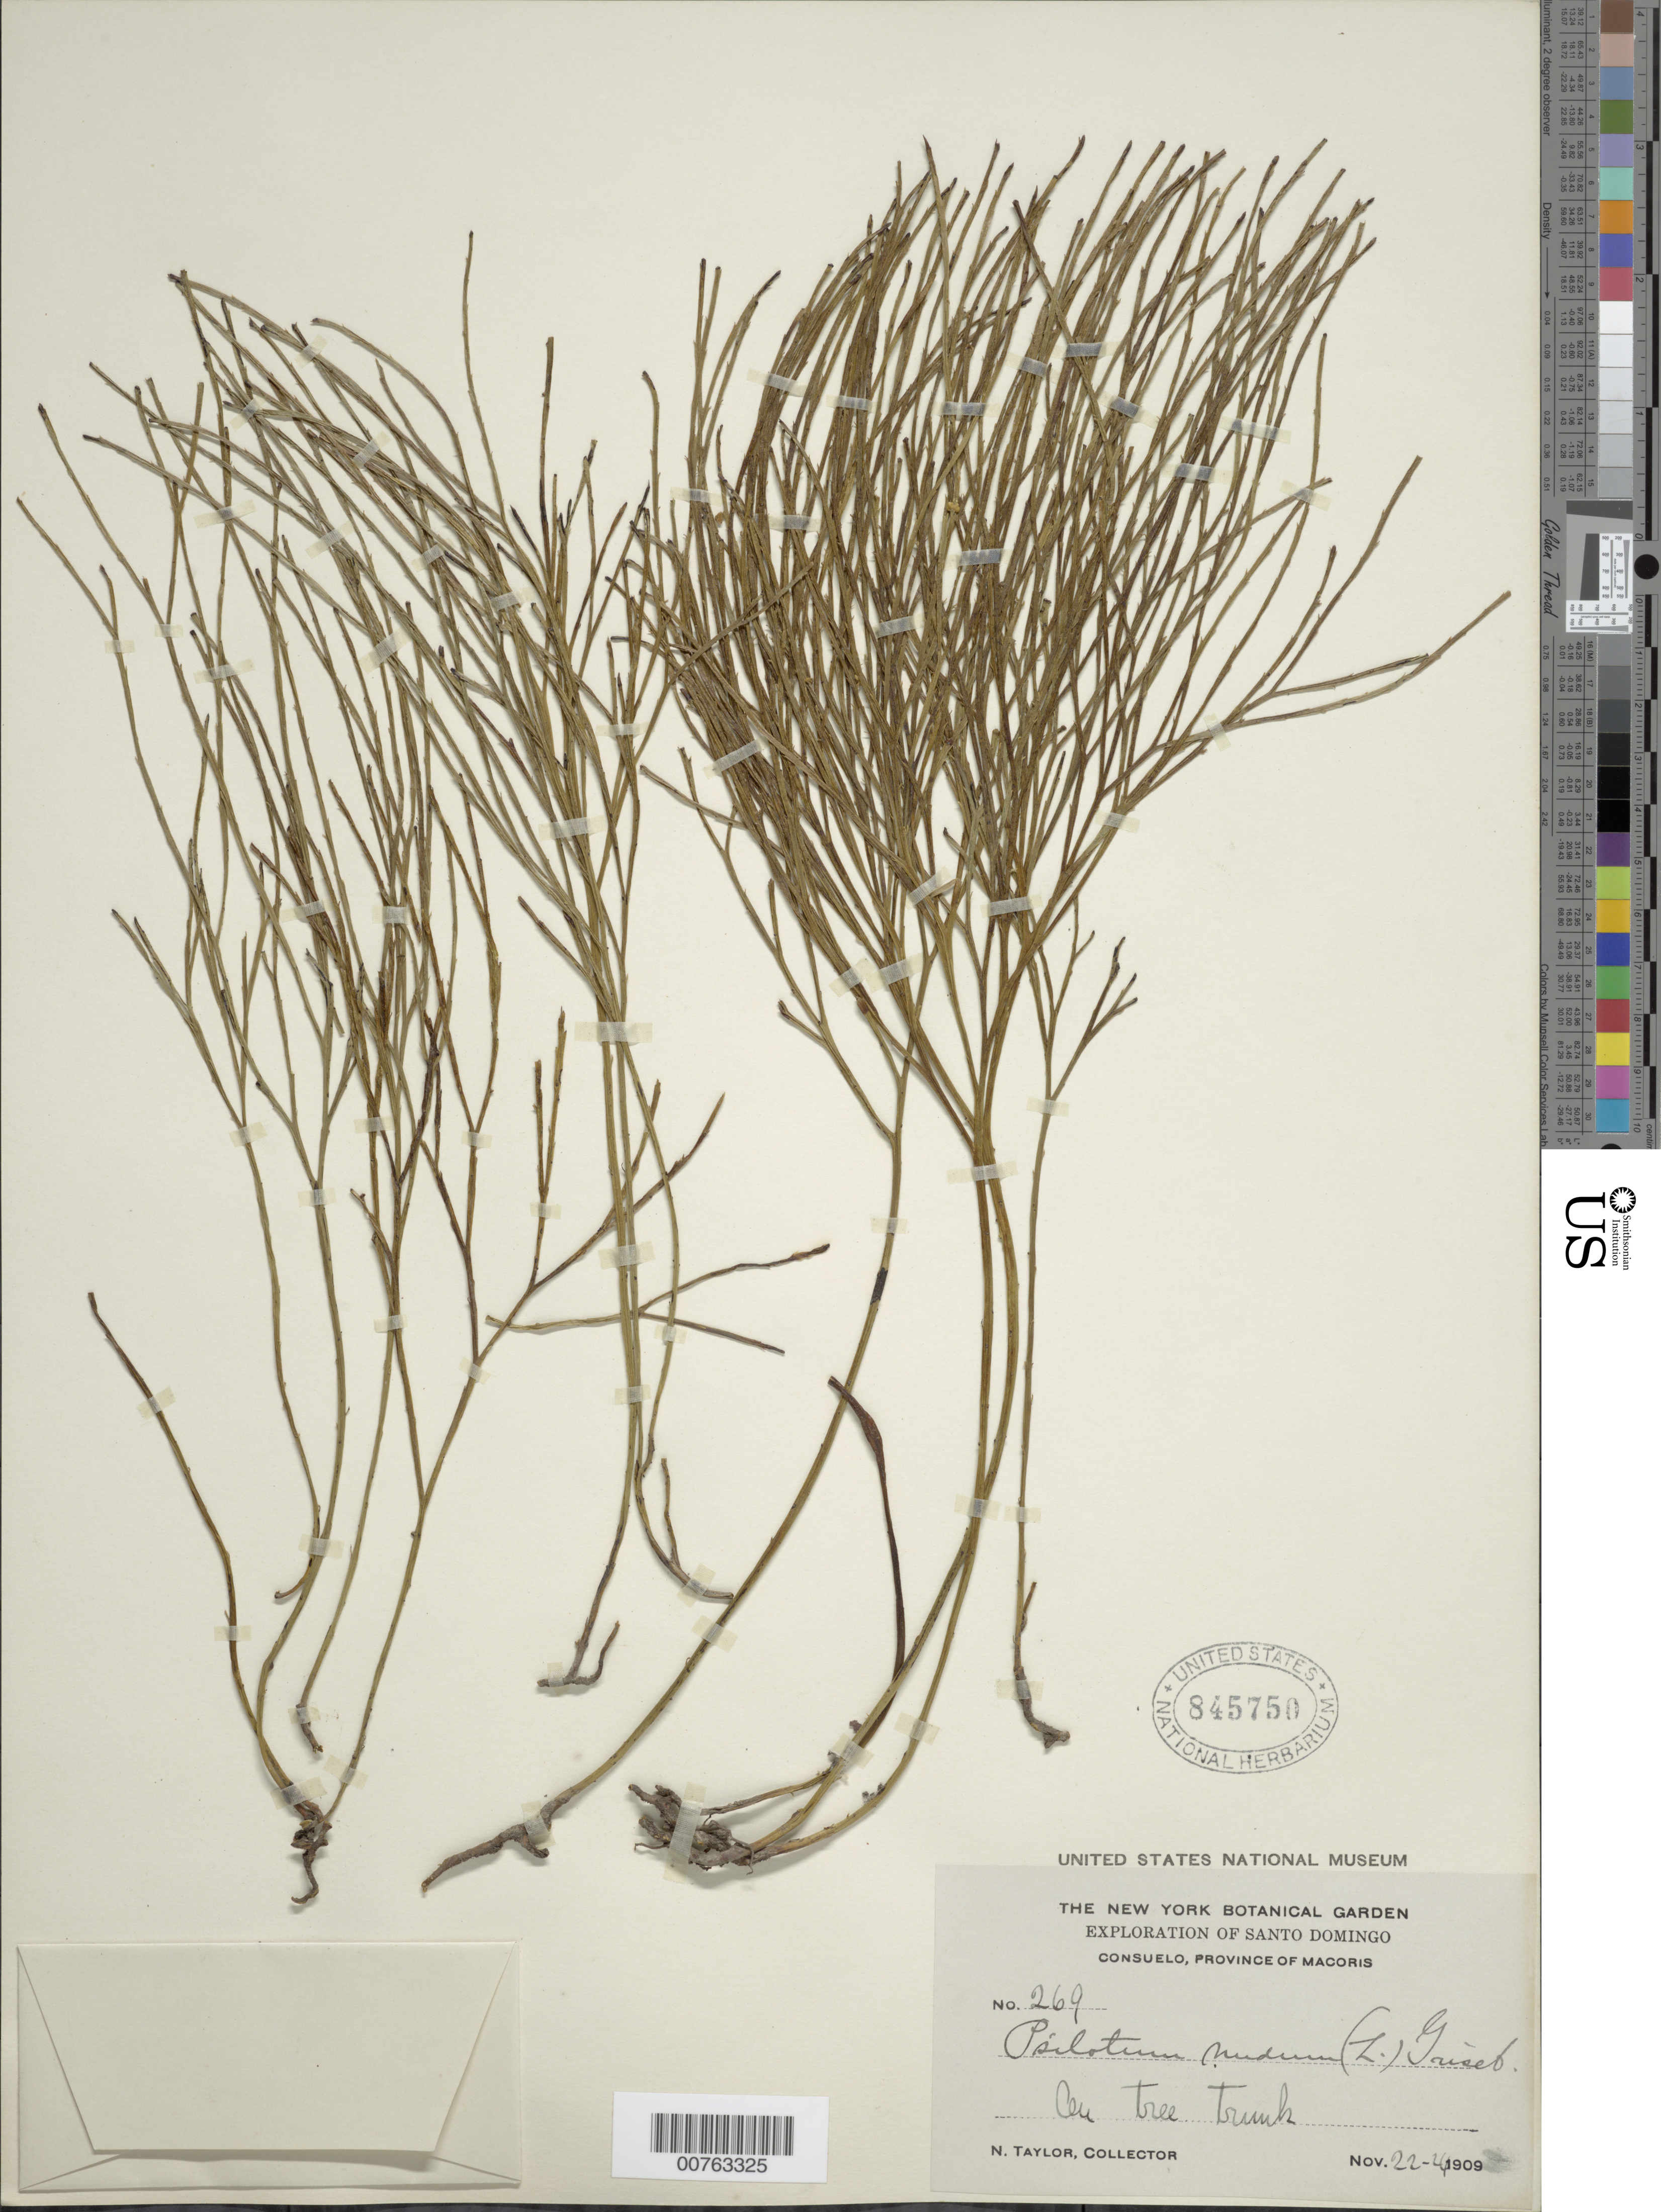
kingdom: Plantae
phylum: Tracheophyta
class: Polypodiopsida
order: Psilotales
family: Psilotaceae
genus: Psilotum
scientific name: Psilotum nudum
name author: (L.) P. Beauv.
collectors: N. Taylor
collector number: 269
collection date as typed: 22 Nov 1909 24 Nov 1909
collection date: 1909-11-22/1909-11-24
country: Dominican Republic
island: Hispaniola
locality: Consuelo, Province of Macoris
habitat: On tree trunk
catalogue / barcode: US 845750